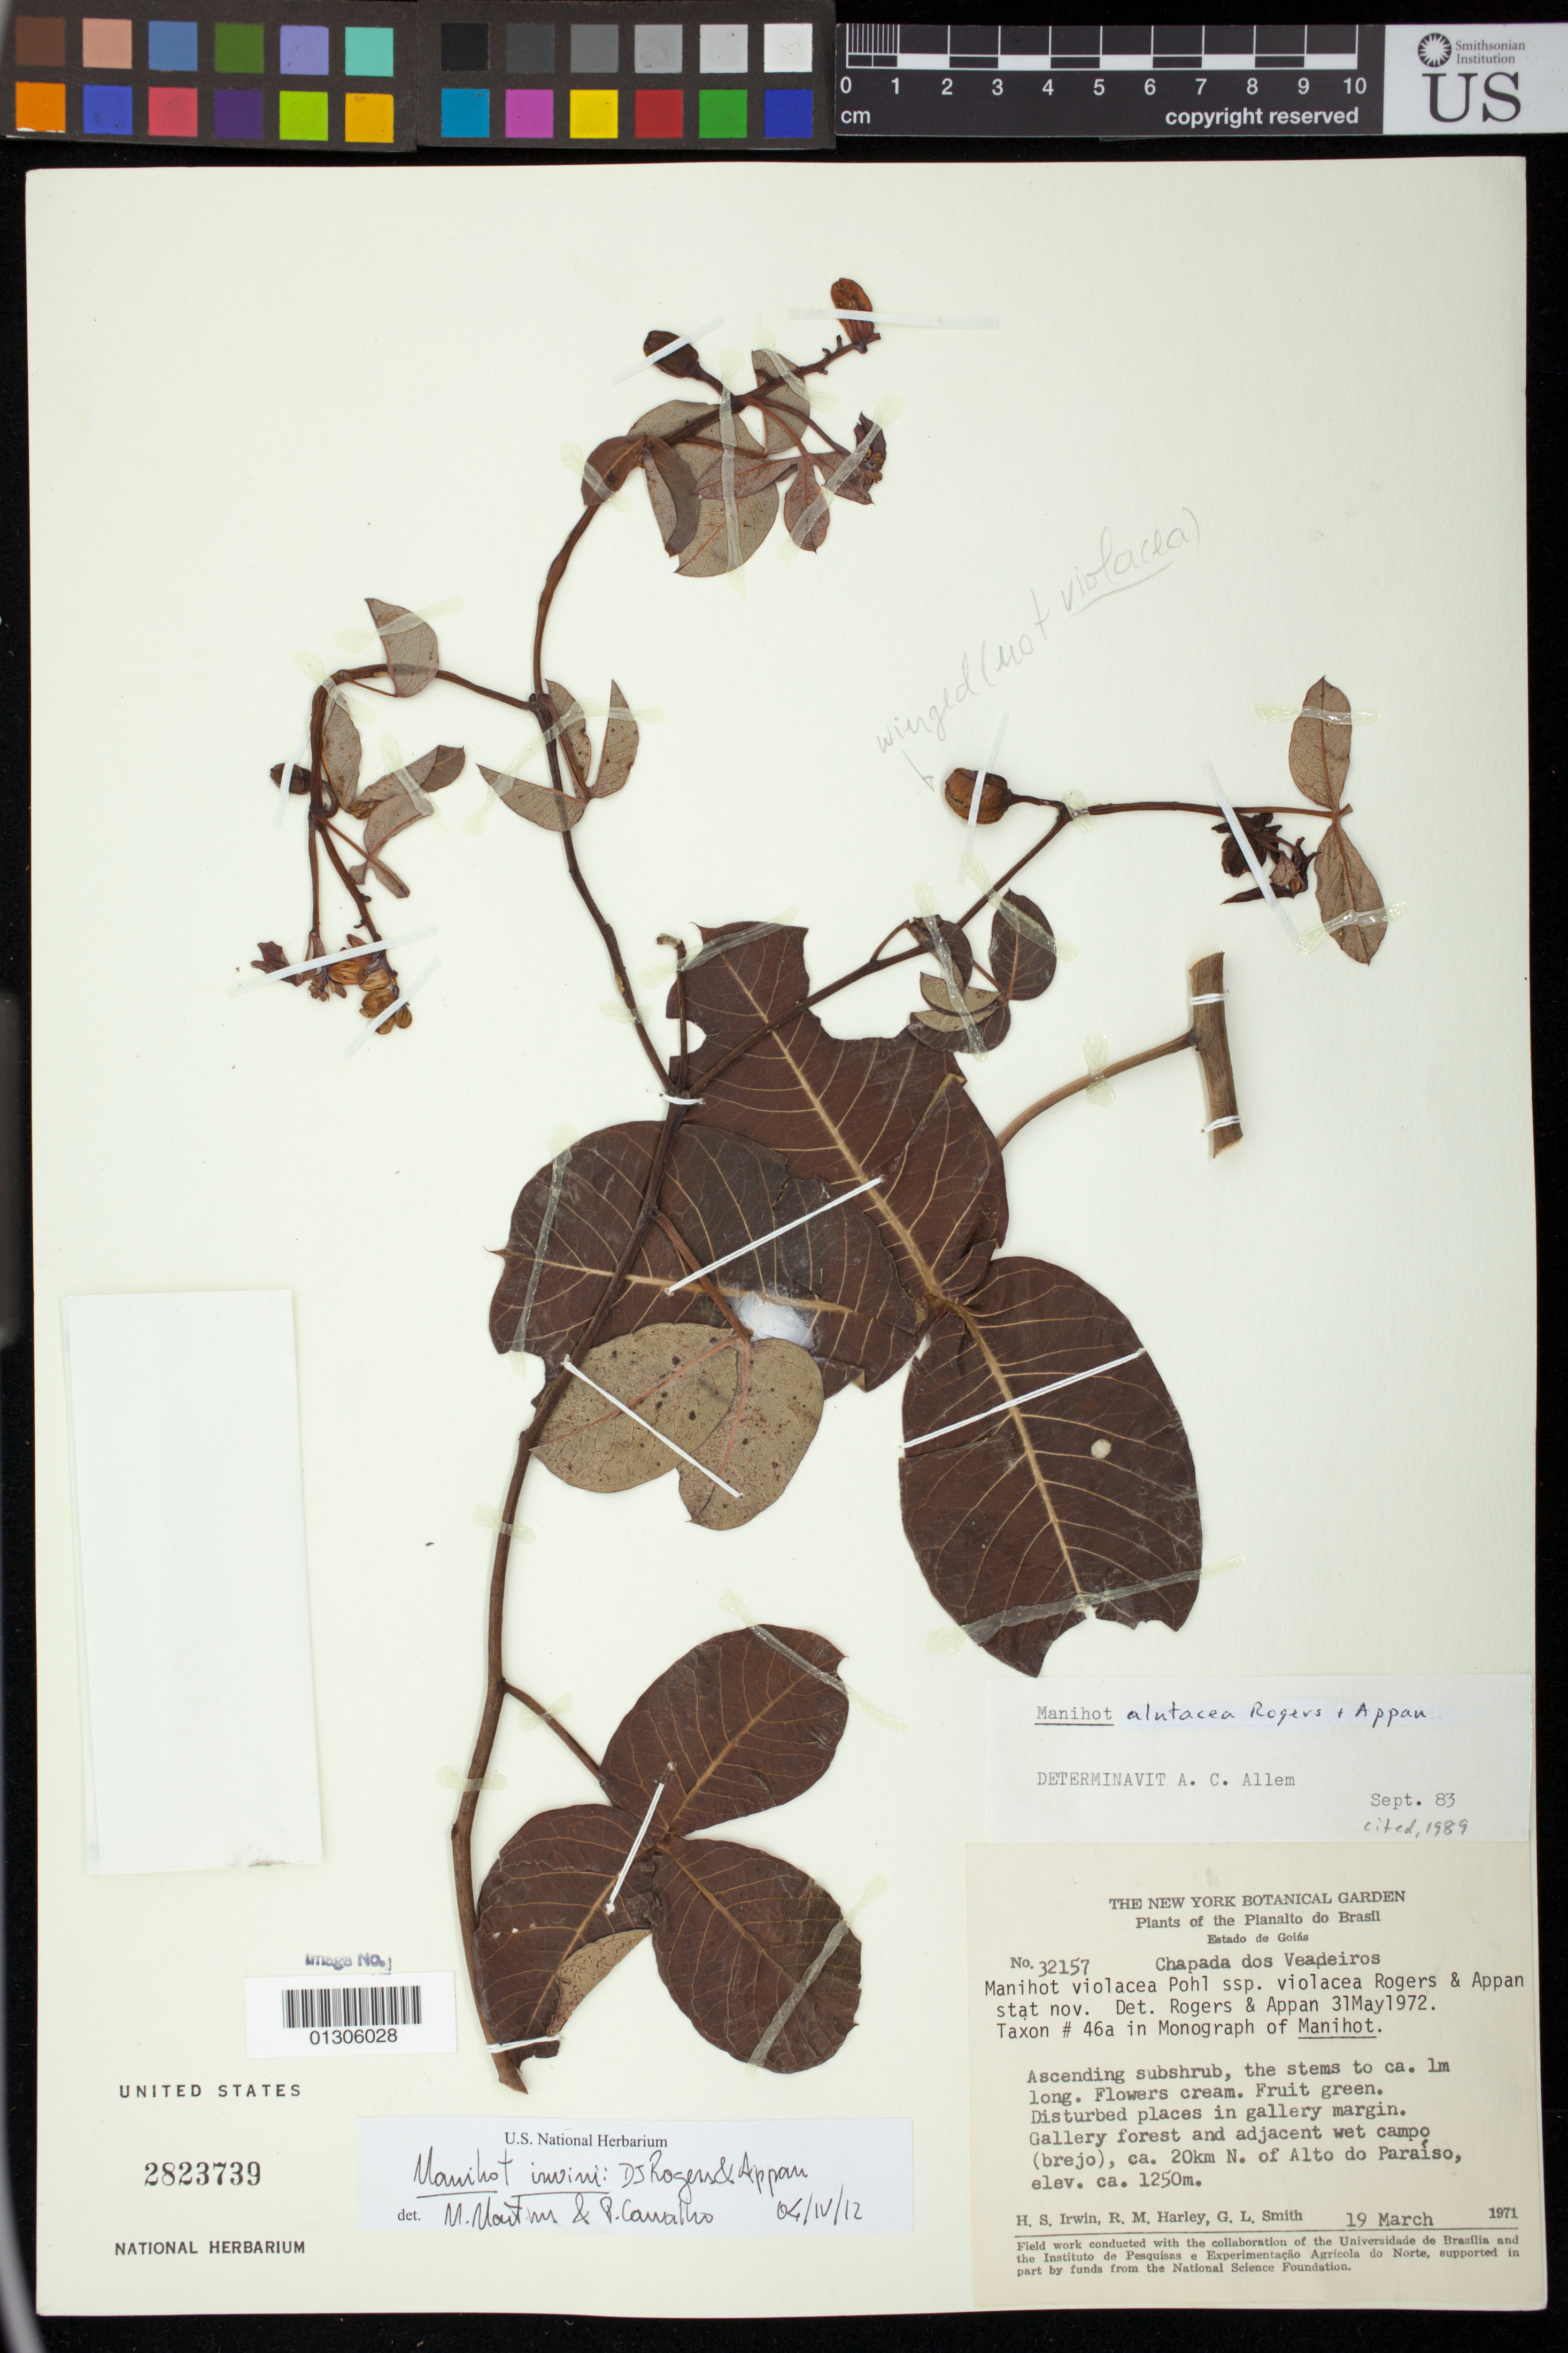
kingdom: Plantae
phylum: Tracheophyta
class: Magnoliopsida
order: Malpighiales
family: Euphorbiaceae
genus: Manihot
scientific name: Manihot inflexa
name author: M.Mend. & T.B. Cavalc.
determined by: Mendoza, M.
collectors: H. Irwin, R. M. Harley & G. L. Smith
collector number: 32157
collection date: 1971-03-19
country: Brazil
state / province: Goias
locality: ca 20 km N of Alto do Paraiso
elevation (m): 1250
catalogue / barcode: US 2823739